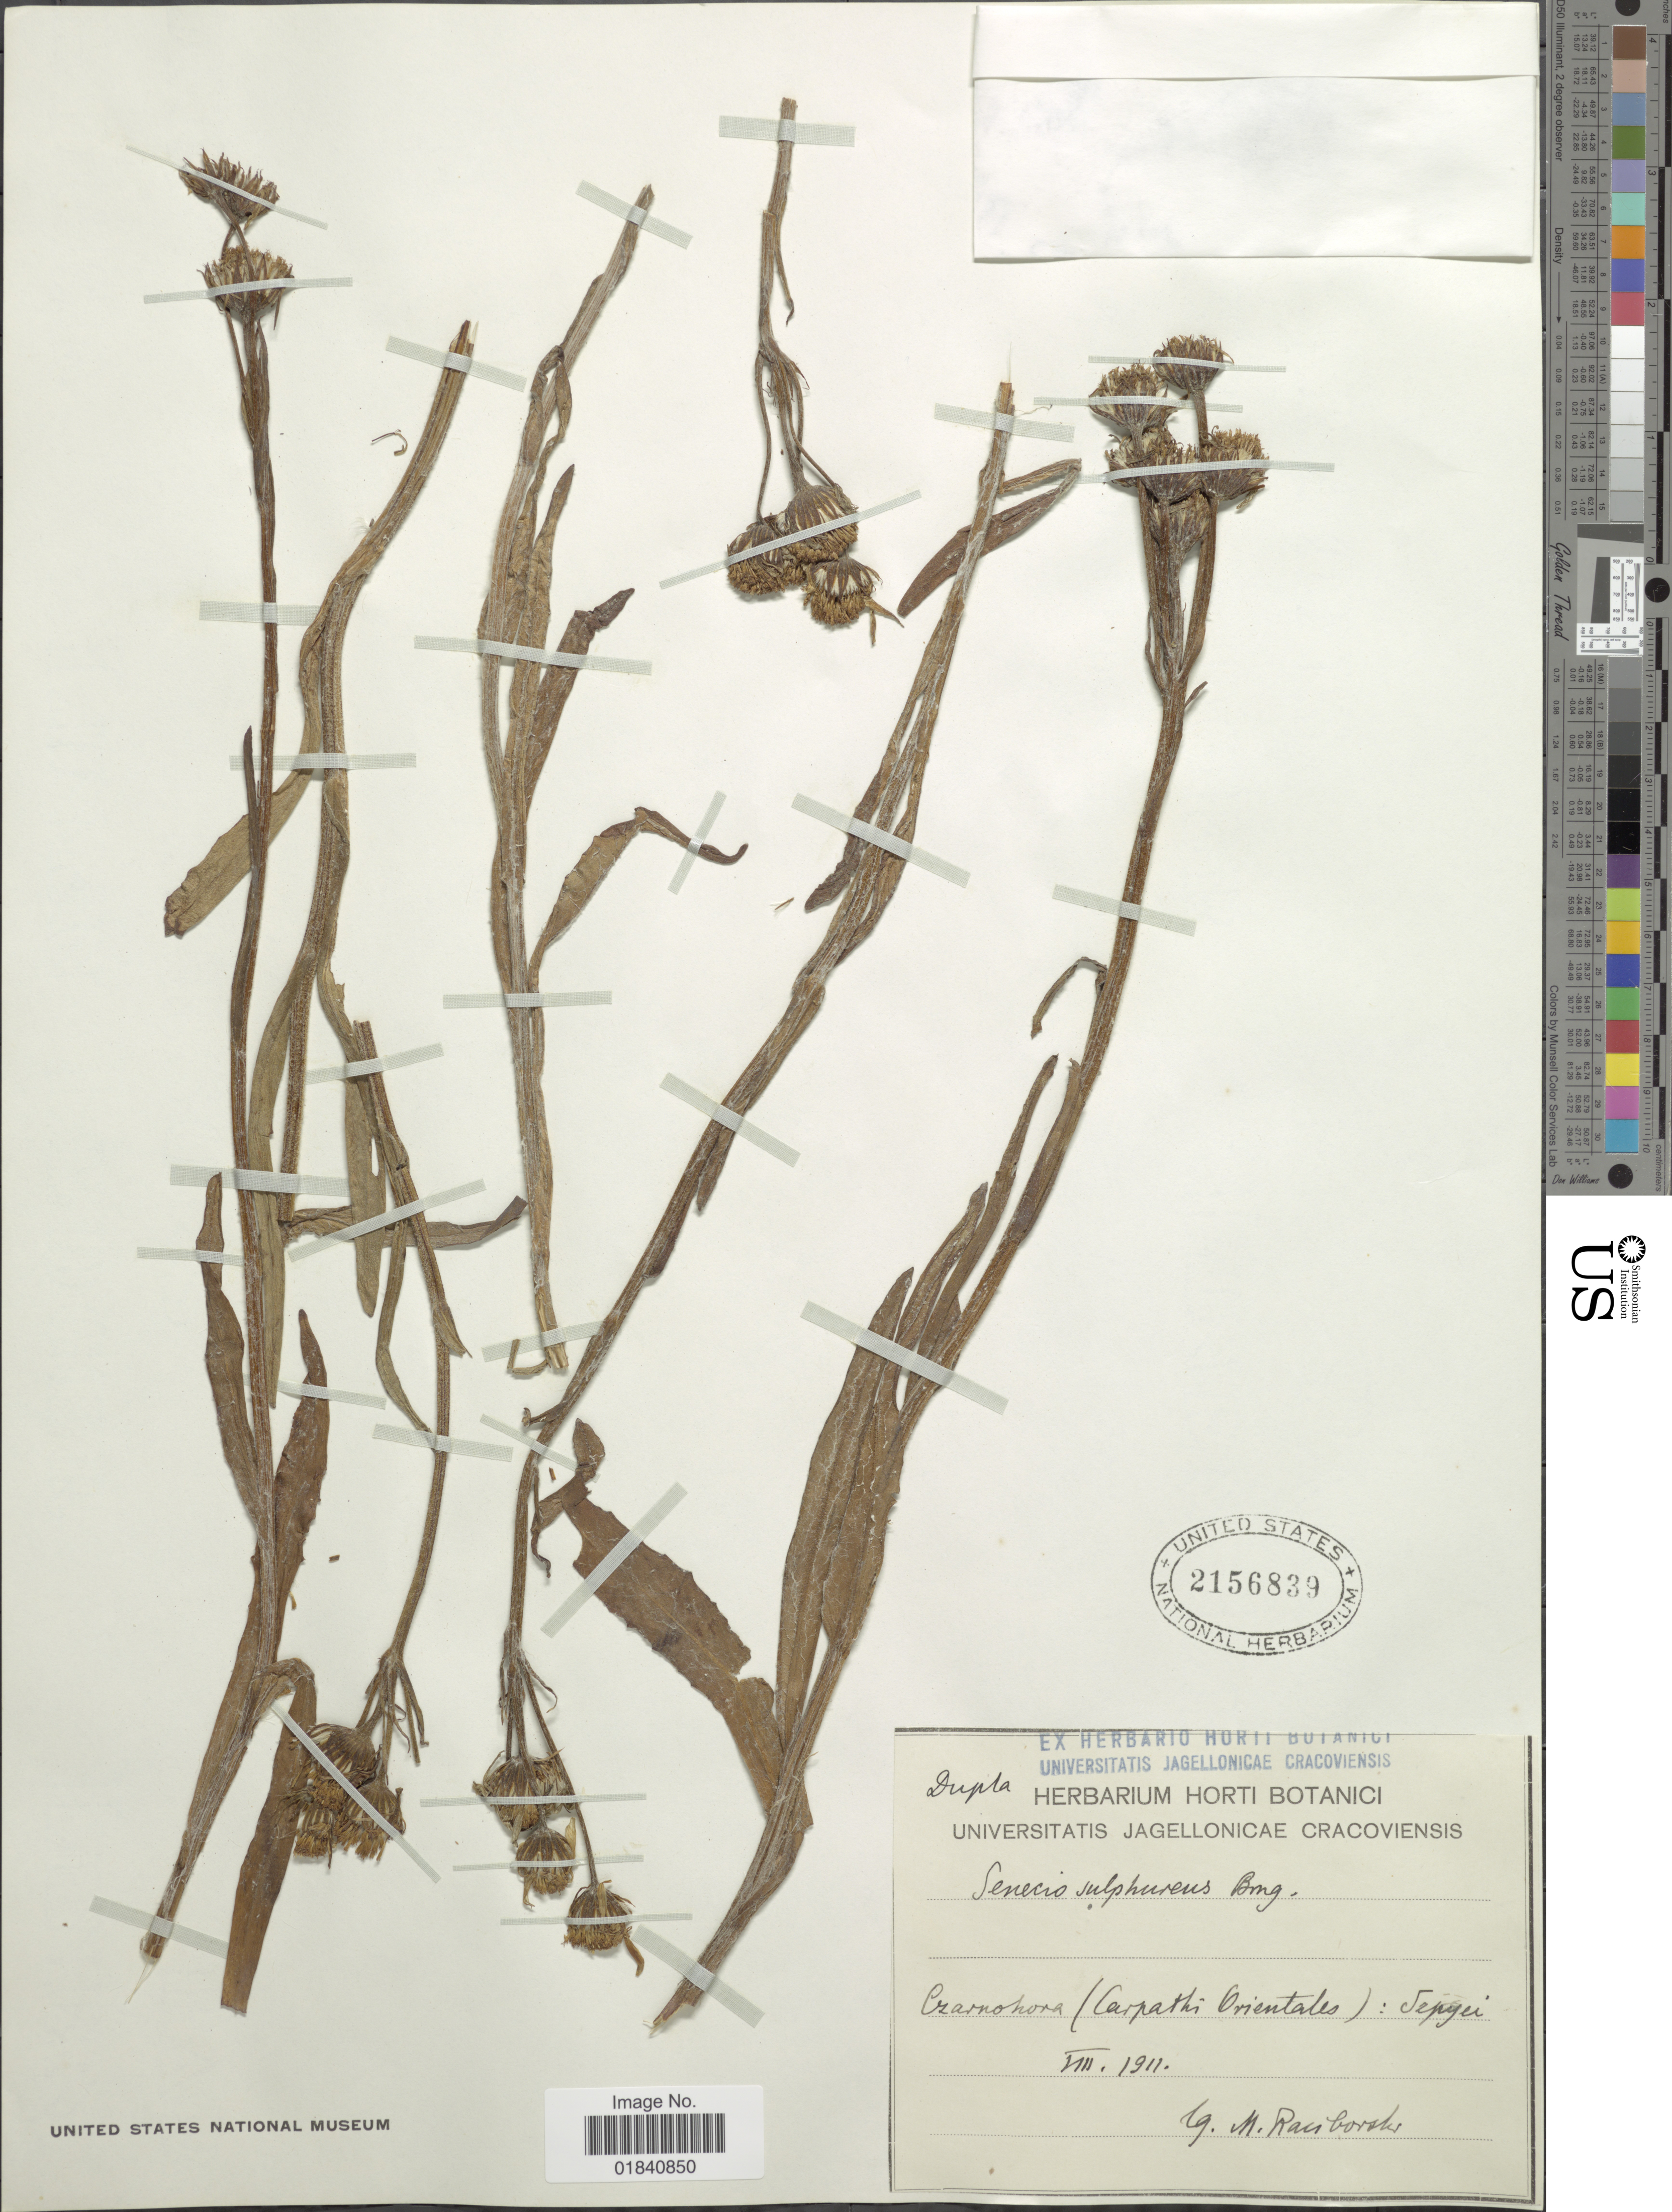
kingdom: Plantae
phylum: Tracheophyta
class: Magnoliopsida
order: Asterales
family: Asteraceae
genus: Tephroseris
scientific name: Tephroseris papposa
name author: (Rchb.) Schur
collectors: M. Raciborski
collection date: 1911-08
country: Ukraine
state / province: Ivano-Frankivs'k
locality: Chornohora (Czarnohora) (Carpathi Orientales)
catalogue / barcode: US 2156839